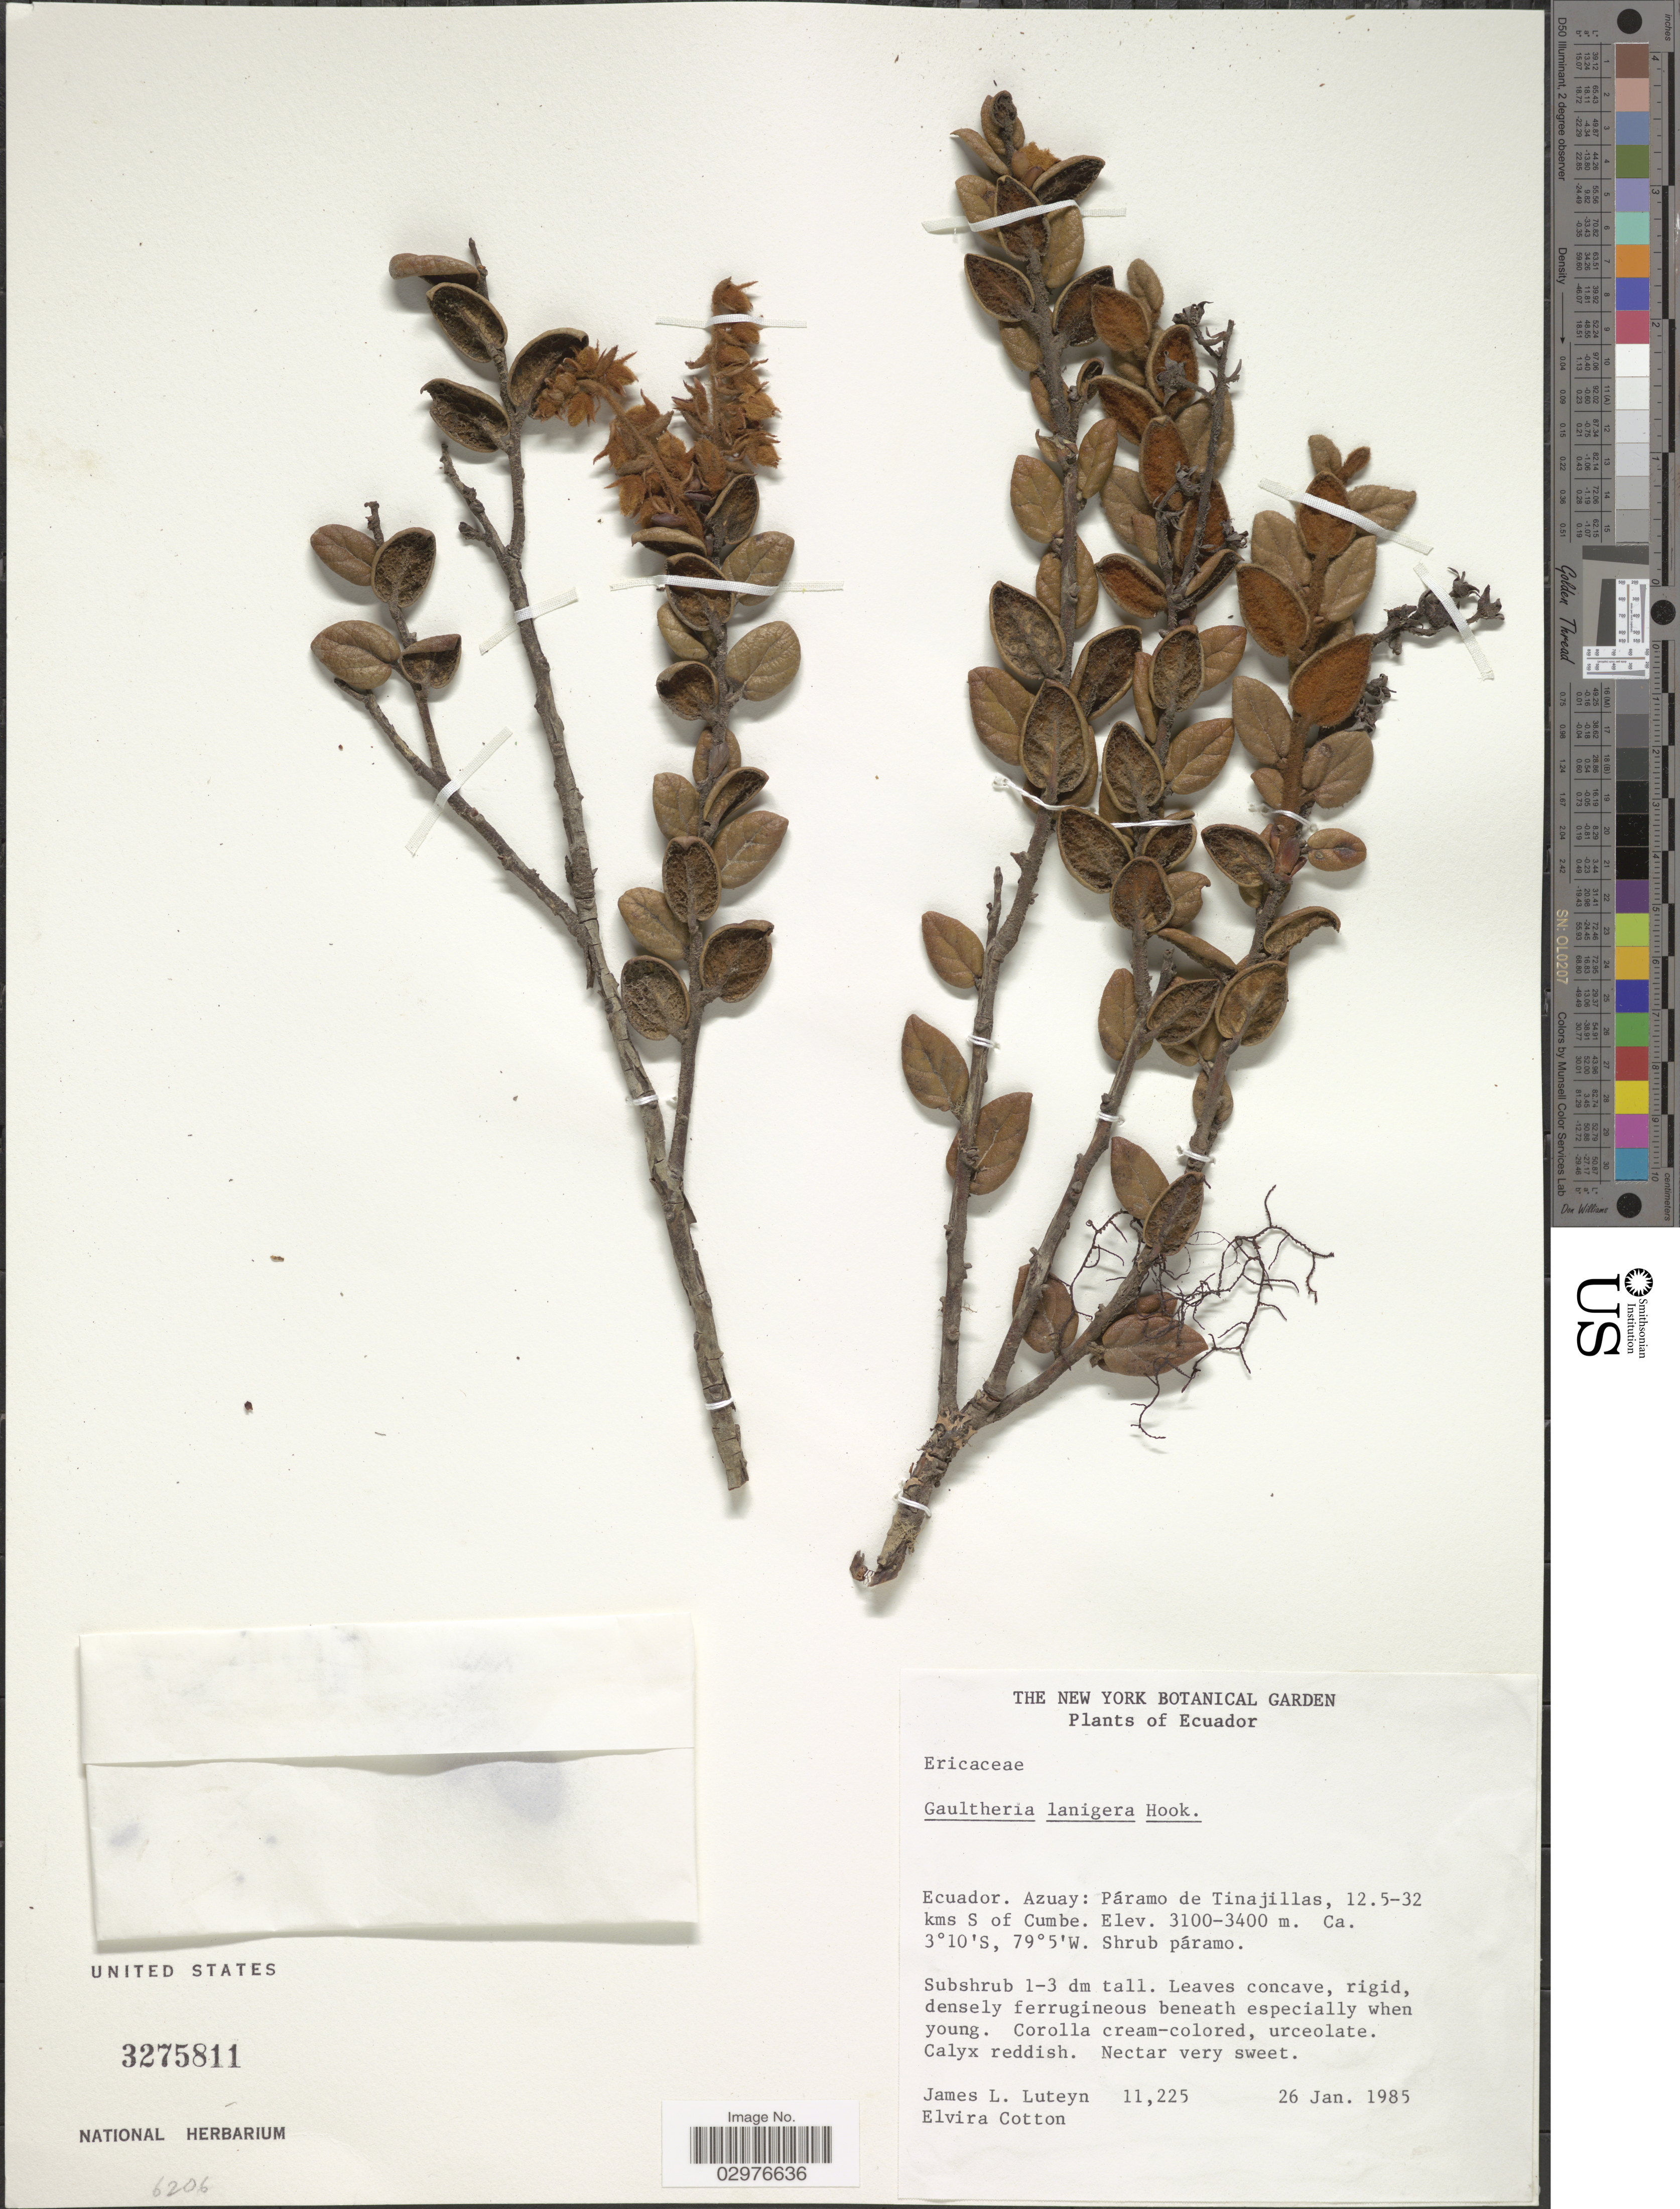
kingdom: Plantae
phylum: Tracheophyta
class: Magnoliopsida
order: Ericales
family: Ericaceae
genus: Gaultheria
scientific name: Gaultheria lanigera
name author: Hook.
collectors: J. Luteyn & E. Cotton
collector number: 11225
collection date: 1985-01-26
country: Ecuador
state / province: Azuay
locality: Páramo de Tinajillas, 12.5-32 kms S of Cumbe.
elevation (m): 3100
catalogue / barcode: US 3275811